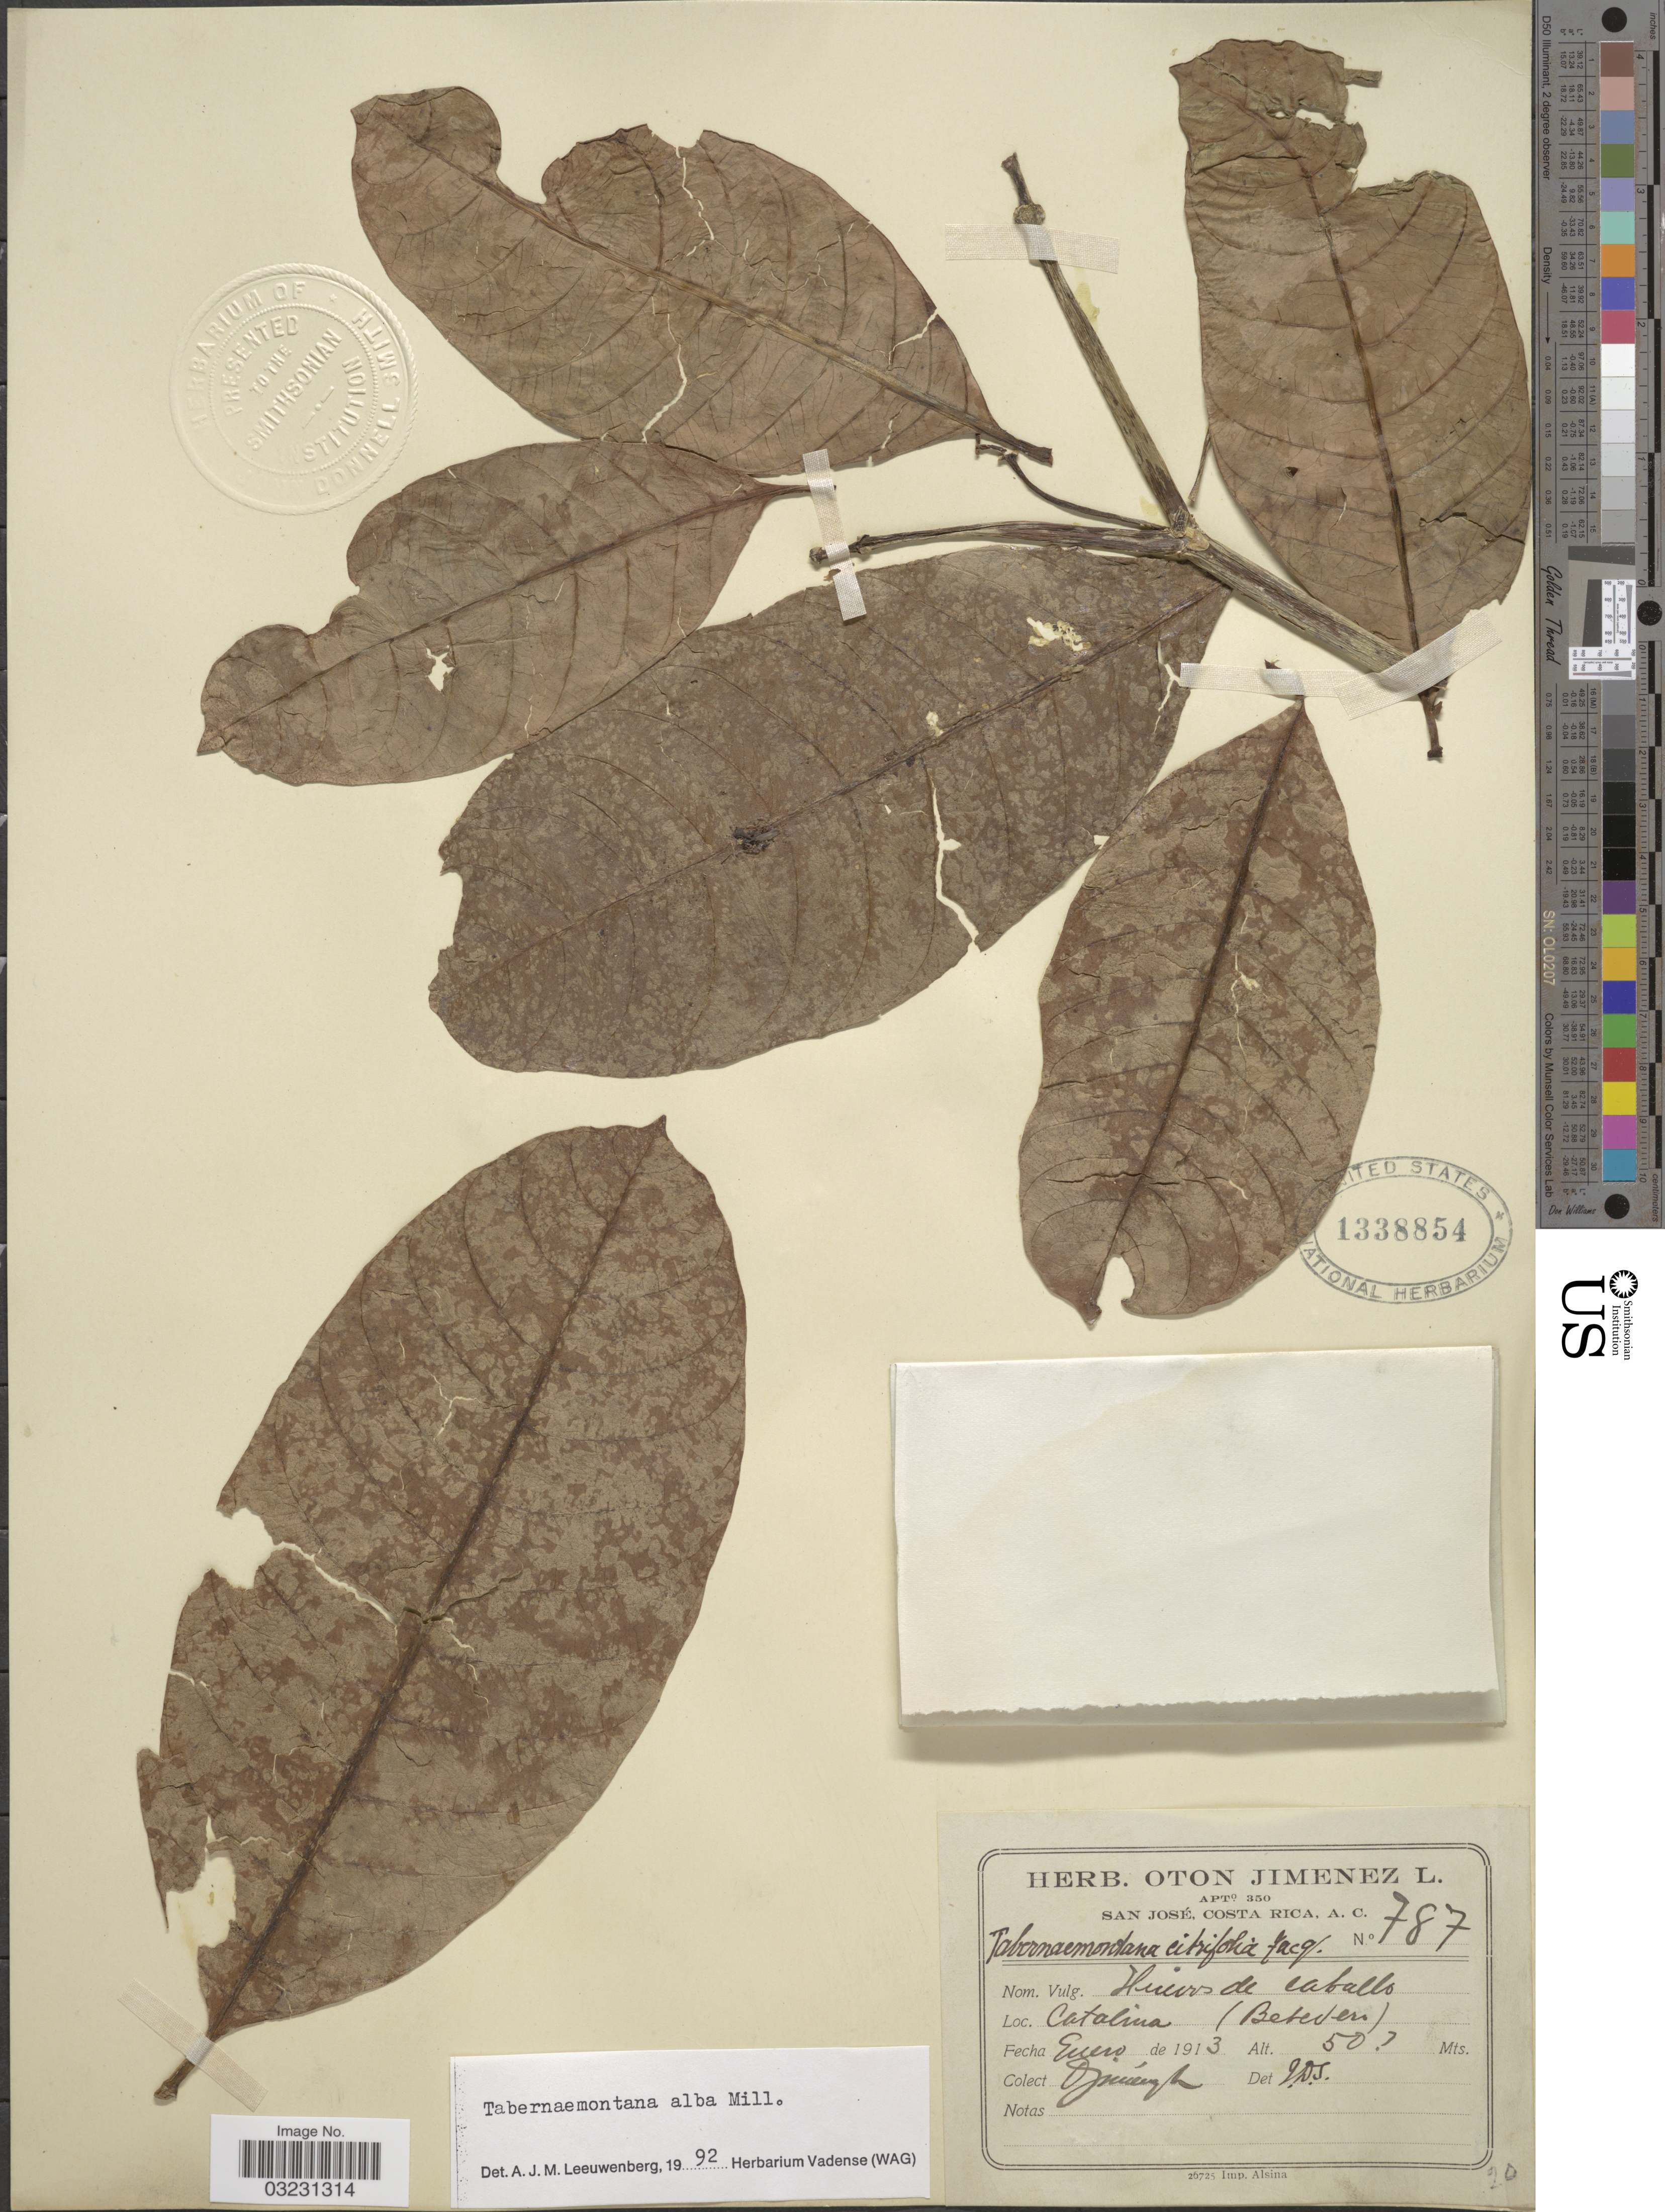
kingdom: Plantae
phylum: Tracheophyta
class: Magnoliopsida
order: Gentianales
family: Apocynaceae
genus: Tabernaemontana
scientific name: Tabernaemontana alba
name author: Mill.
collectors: O. Jiménez L.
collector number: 787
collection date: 1913-01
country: Costa Rica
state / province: San José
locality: Catalina (Bebedero).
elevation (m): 50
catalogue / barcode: US 1338854